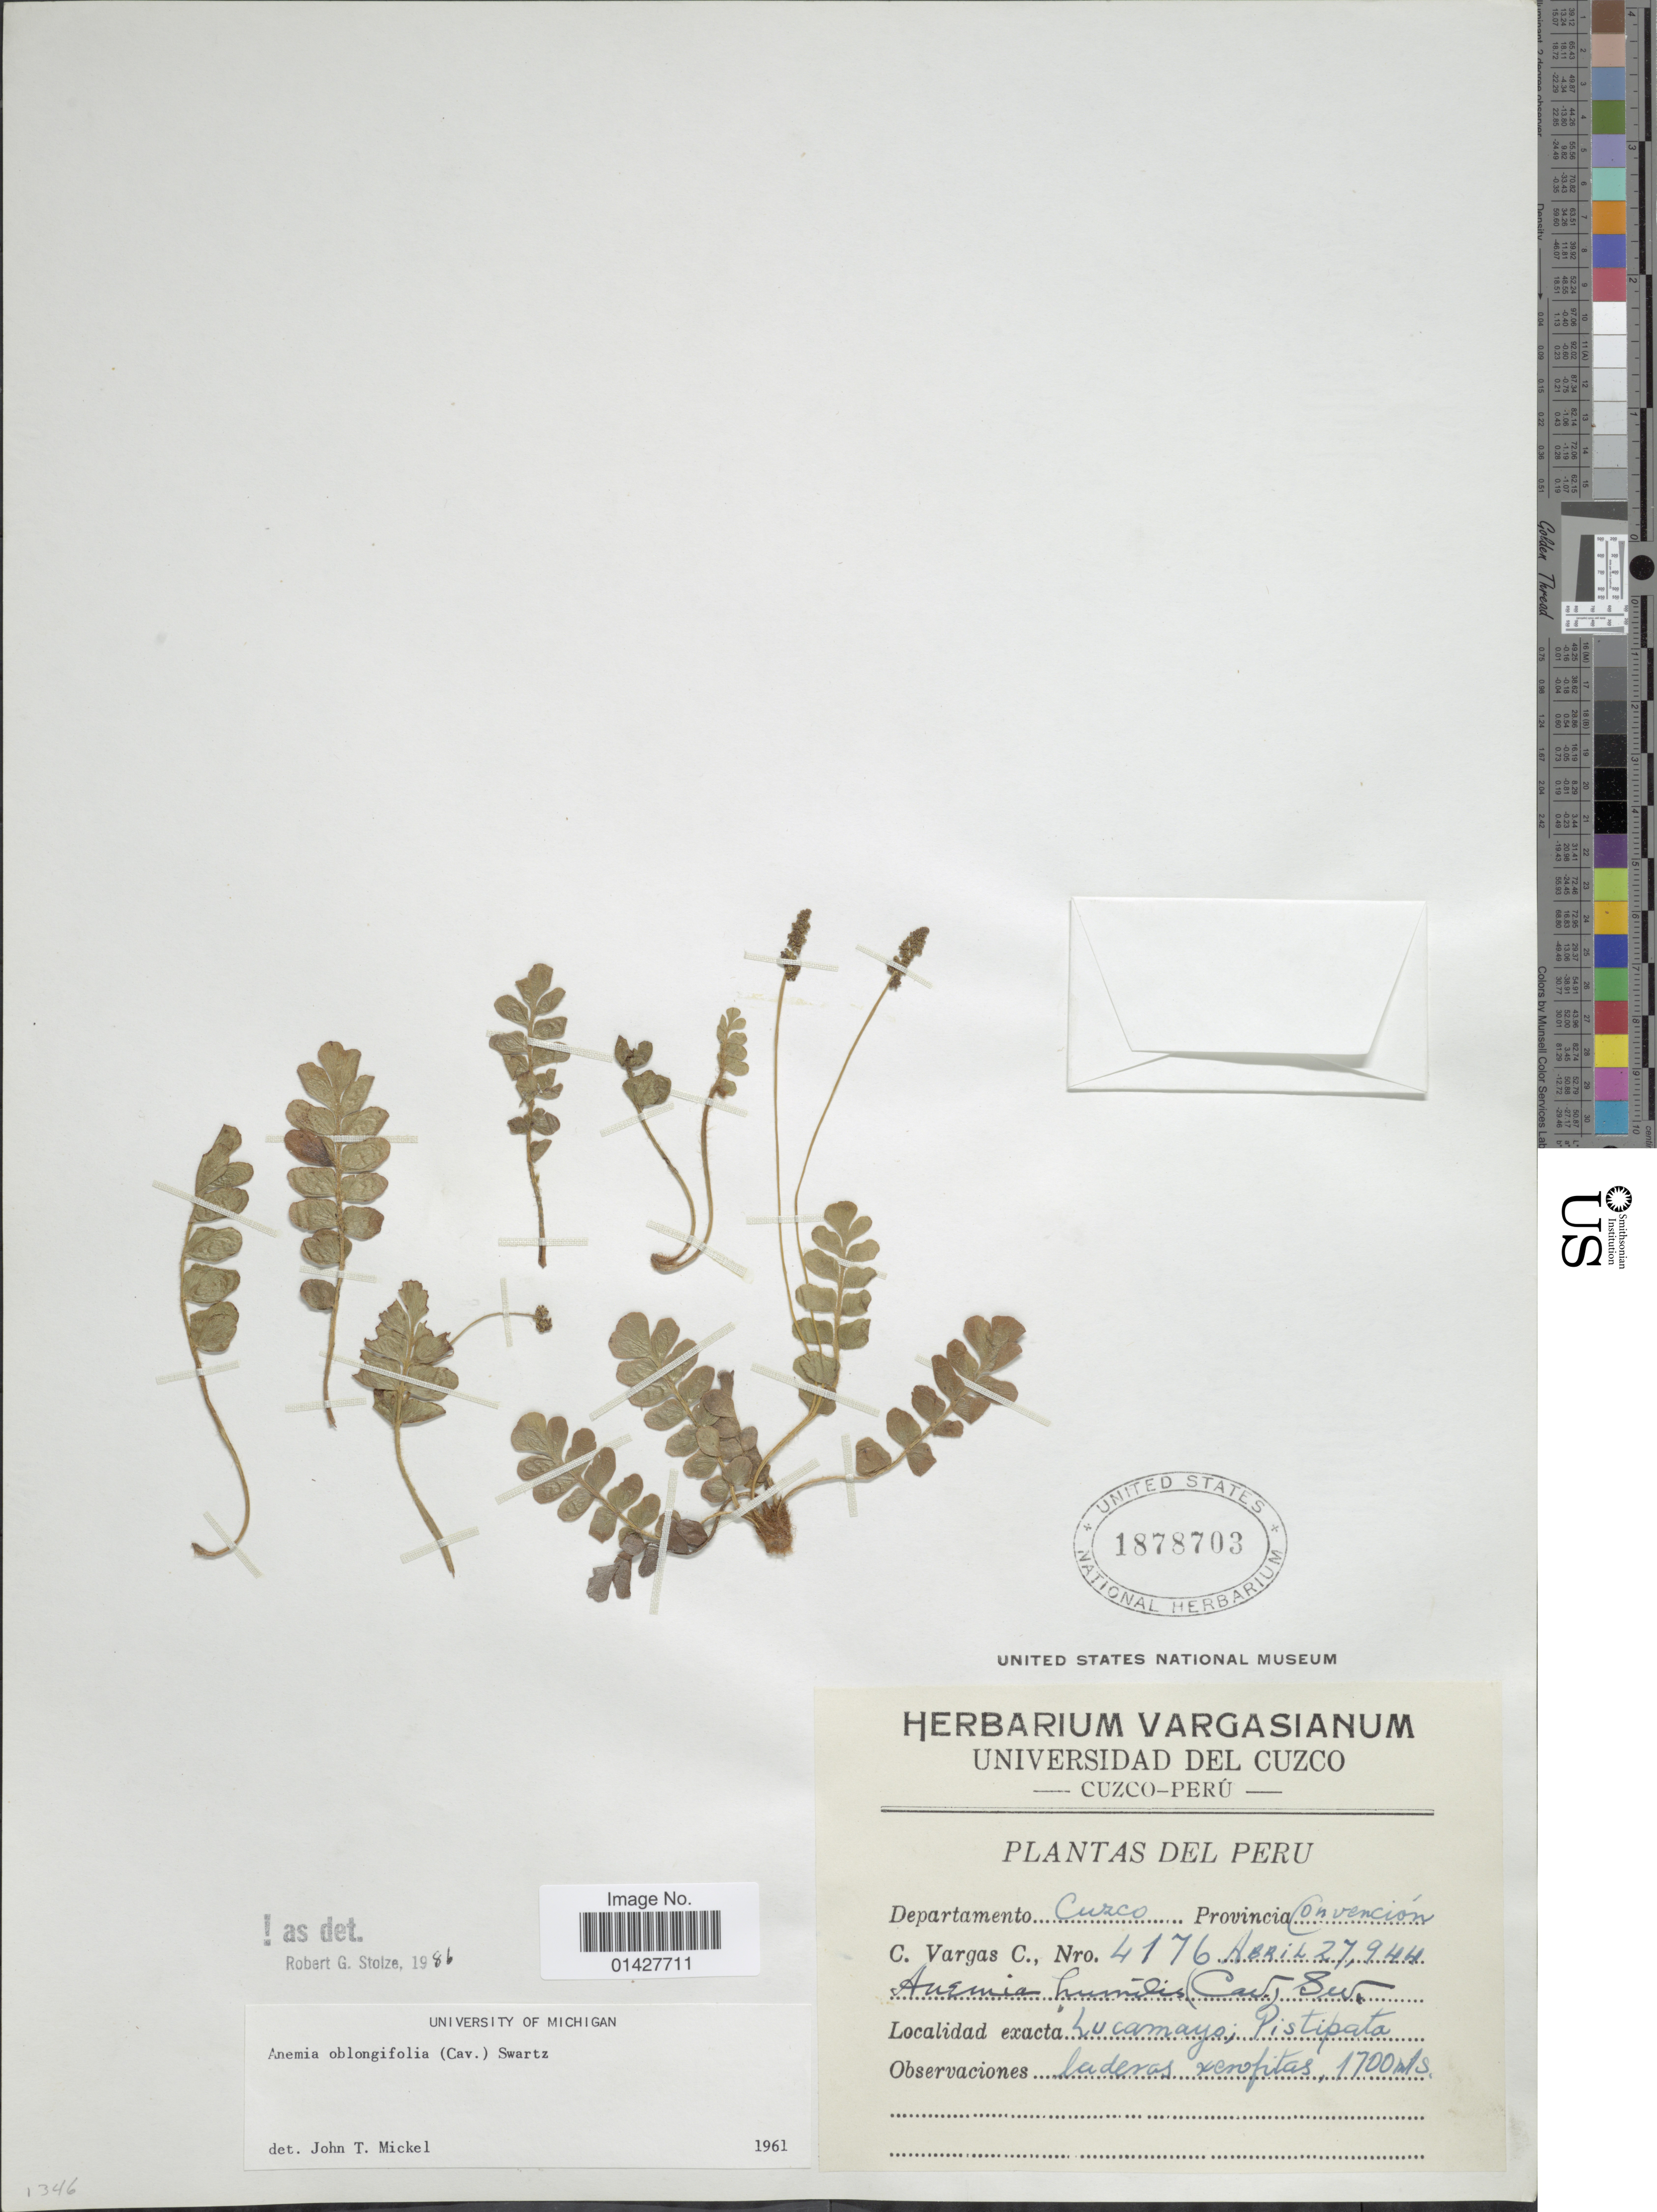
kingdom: Plantae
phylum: Tracheophyta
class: Polypodiopsida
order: Schizaeales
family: Anemiaceae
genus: Anemia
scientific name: Anemia oblongifolia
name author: (Cav.) Sw.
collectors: C. Vargas Calderón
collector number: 4176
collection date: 1944-04-27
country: Peru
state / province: Cusco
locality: Lucamayo; Pistipata.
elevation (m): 1700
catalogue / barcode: US 1878703